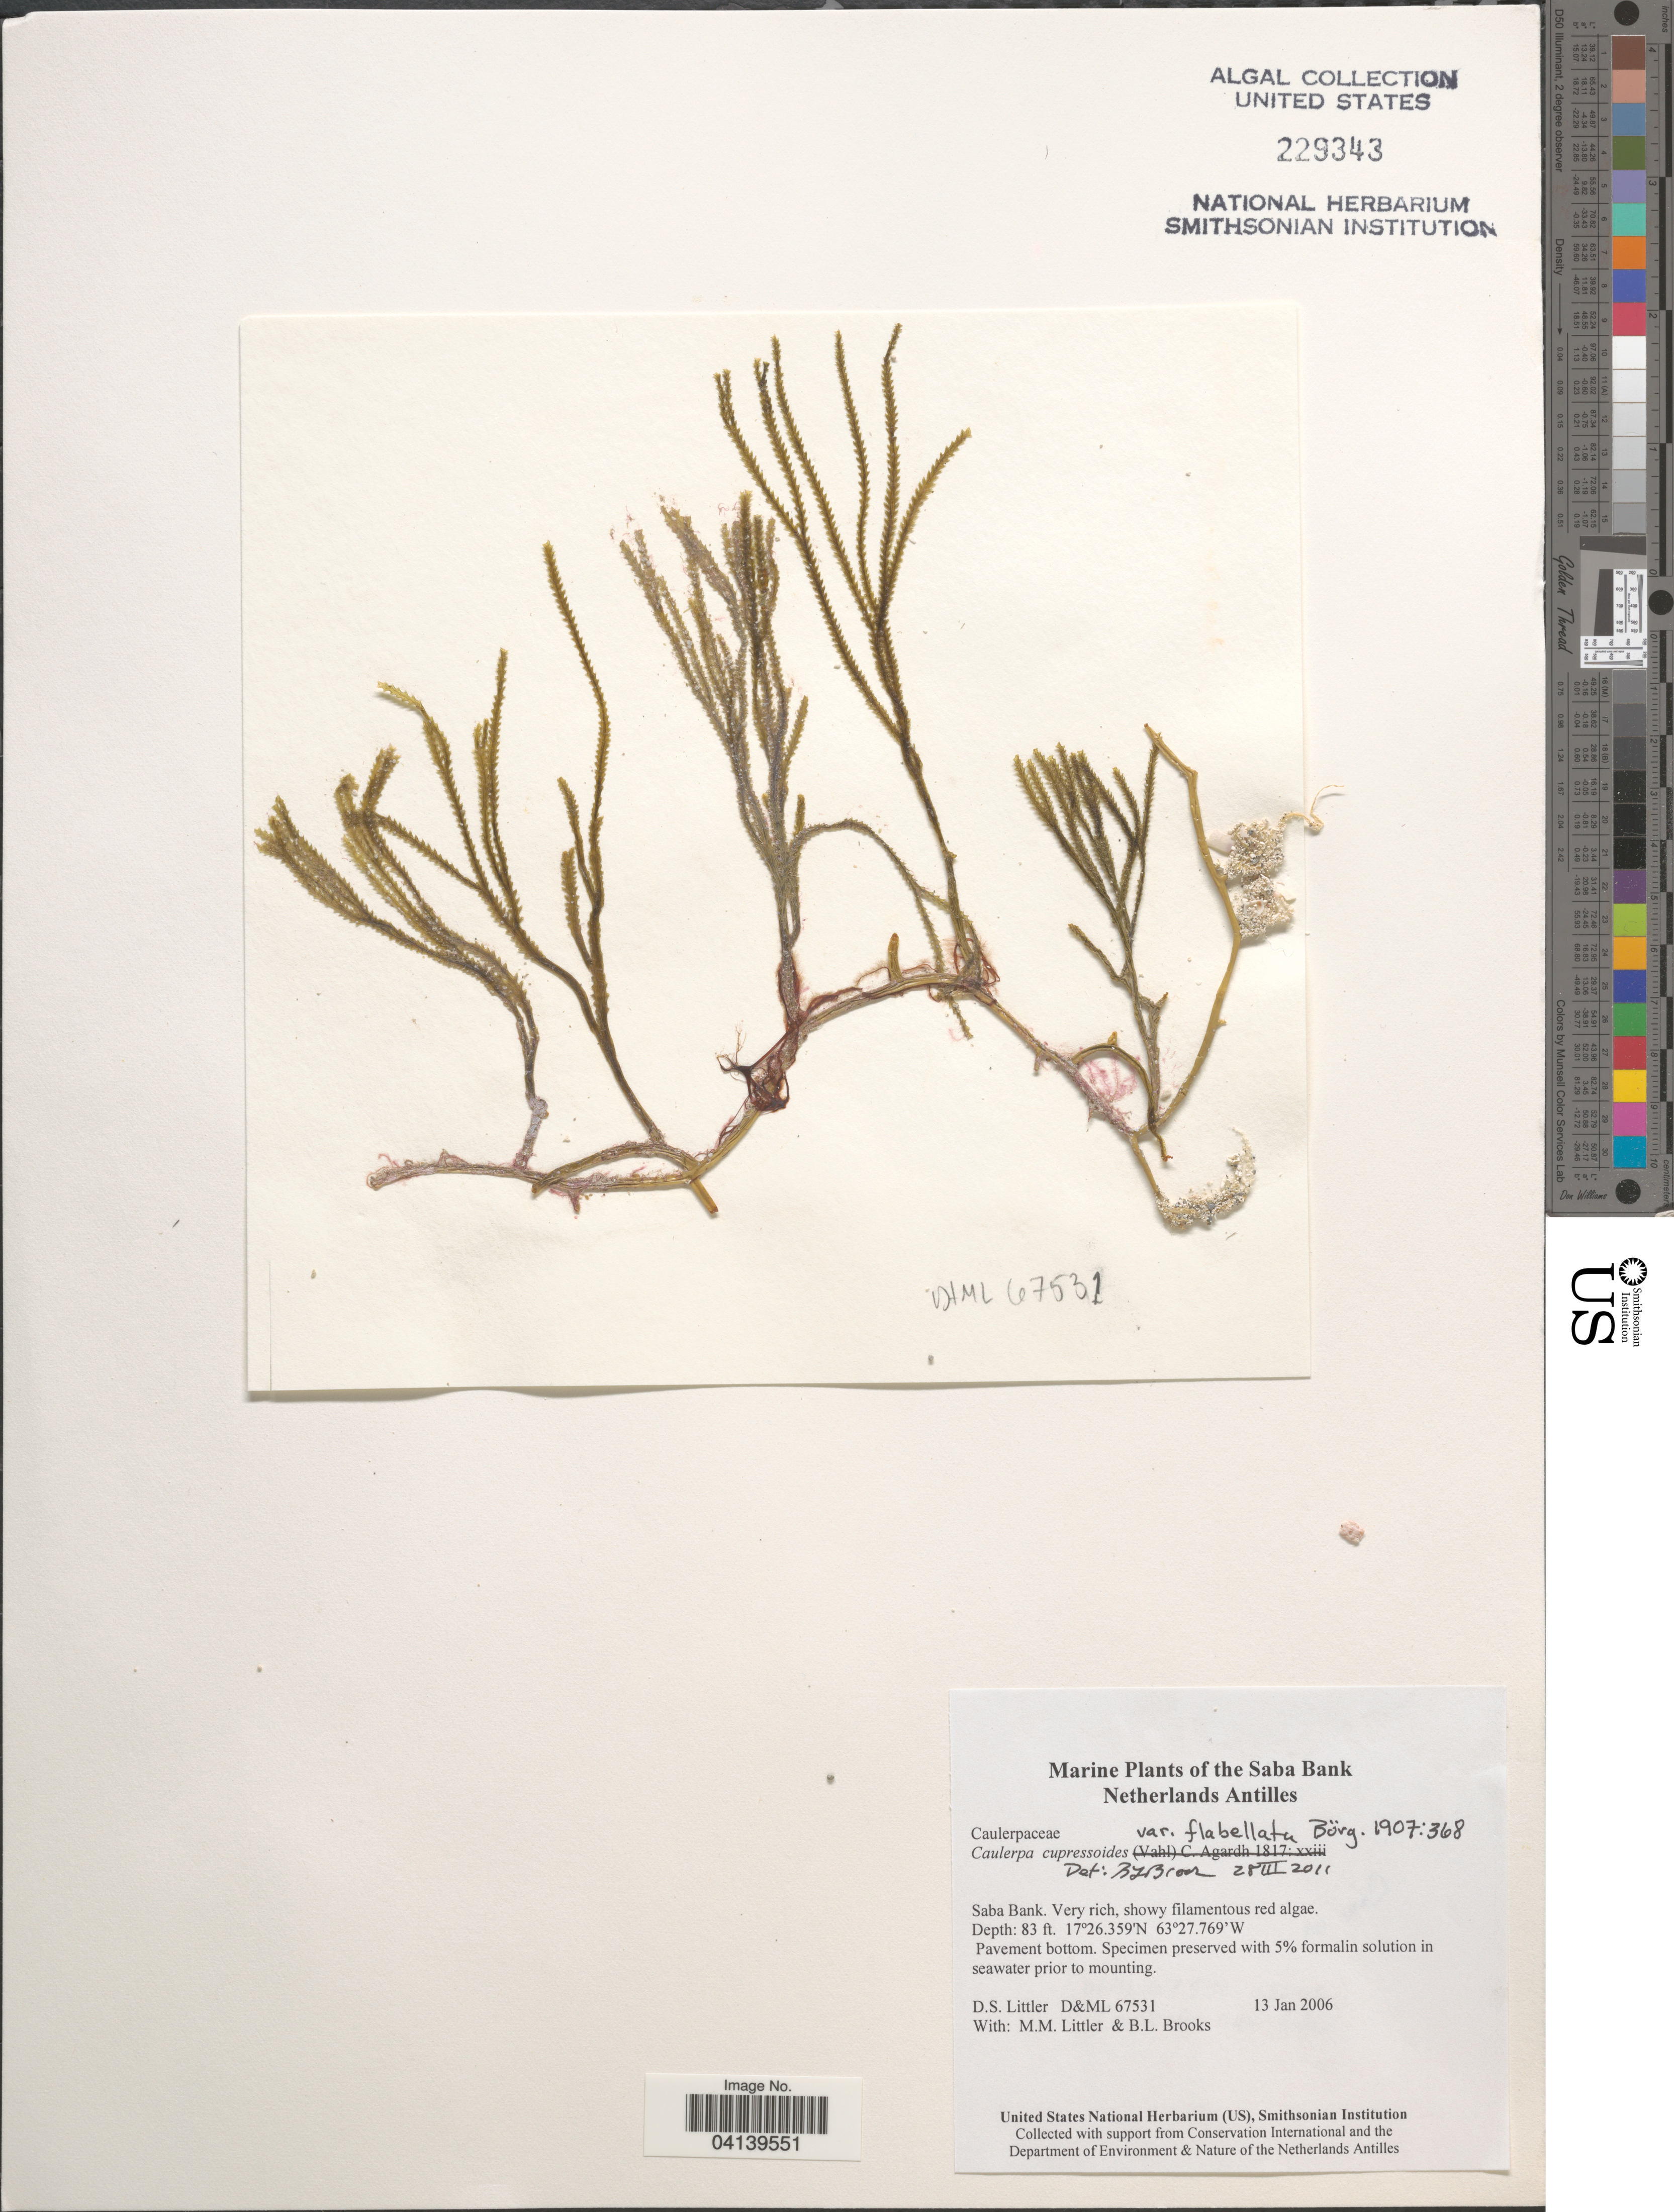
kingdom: Plantae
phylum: Chlorophyta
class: Ulvophyceae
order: Bryopsidales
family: Caulerpaceae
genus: Caulerpa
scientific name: Caulerpa cupressoides var. flabellata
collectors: D. S. Littler & B. Brooks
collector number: D&ML67531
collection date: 2006-01-13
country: Netherlands Antilles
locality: Saba Bank.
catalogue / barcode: US 229343